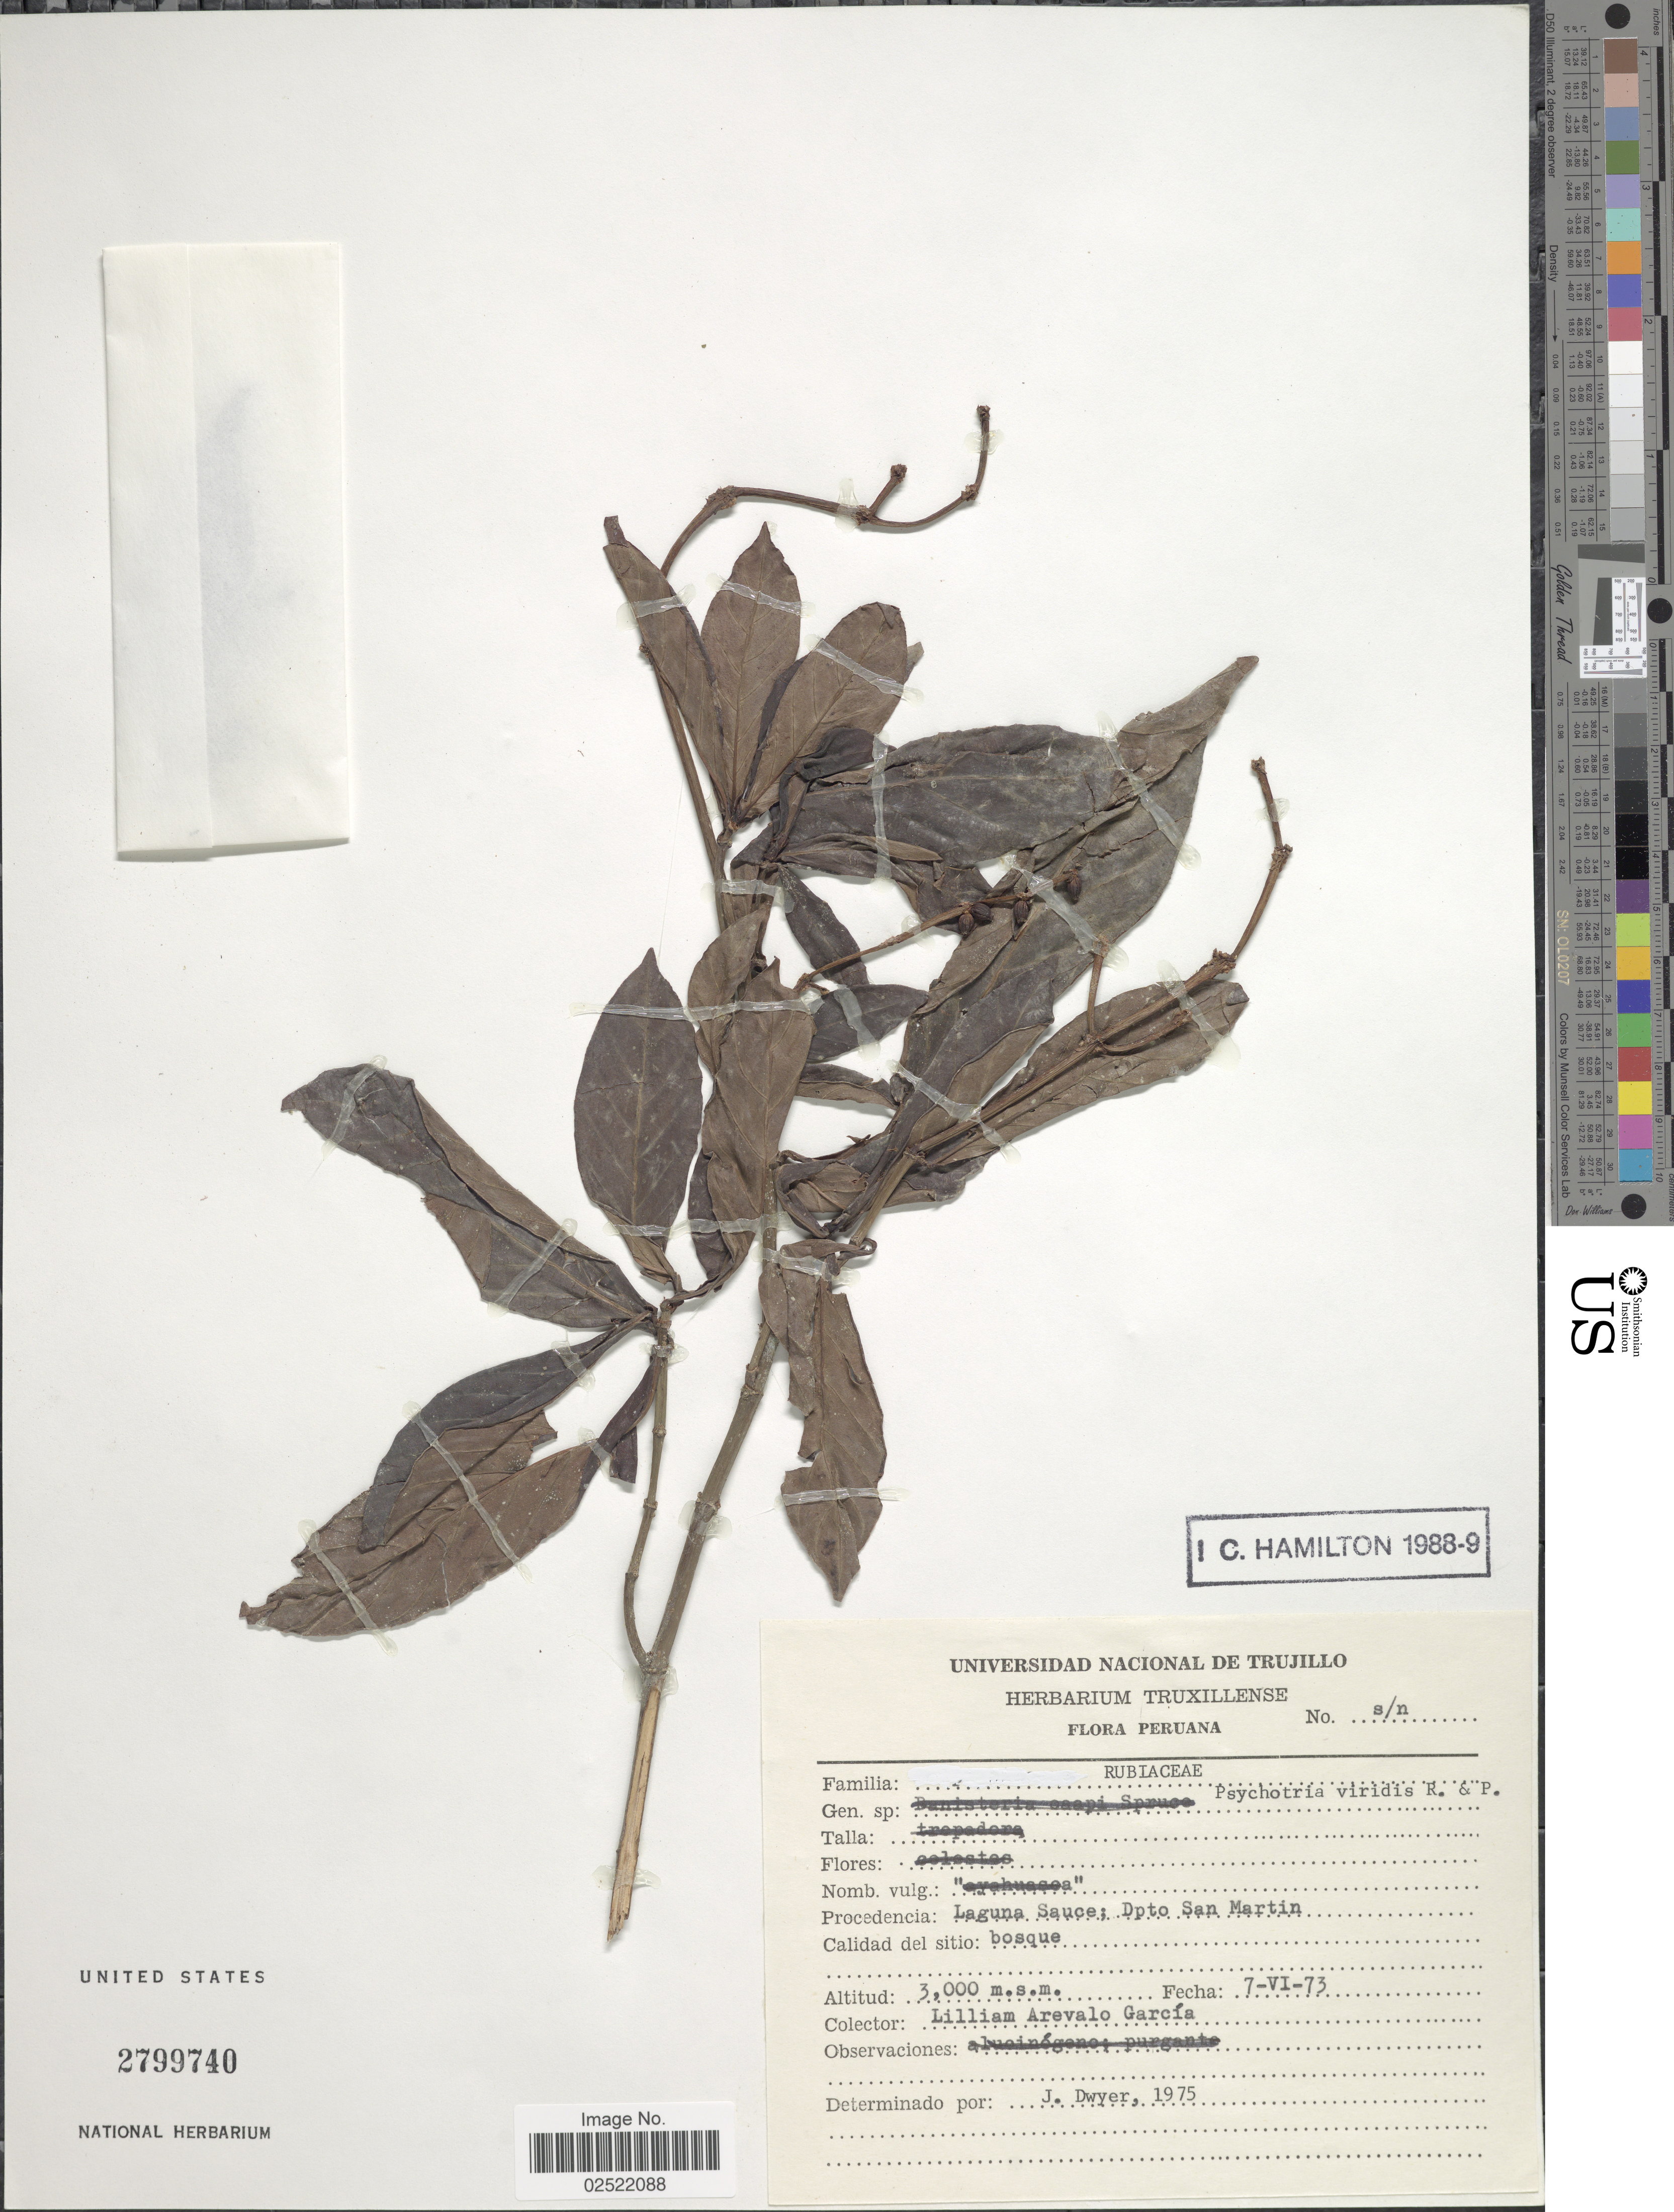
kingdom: Plantae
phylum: Tracheophyta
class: Magnoliopsida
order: Gentianales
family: Rubiaceae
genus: Psychotria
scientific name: Psychotria viridis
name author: Ruiz & Pav.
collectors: L. Garcia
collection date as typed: Transcribed d/m/y: 7/6/73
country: Peru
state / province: San Martín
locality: Laguna Sauce; Dpto San Martin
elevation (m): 3000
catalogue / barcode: US 2799740